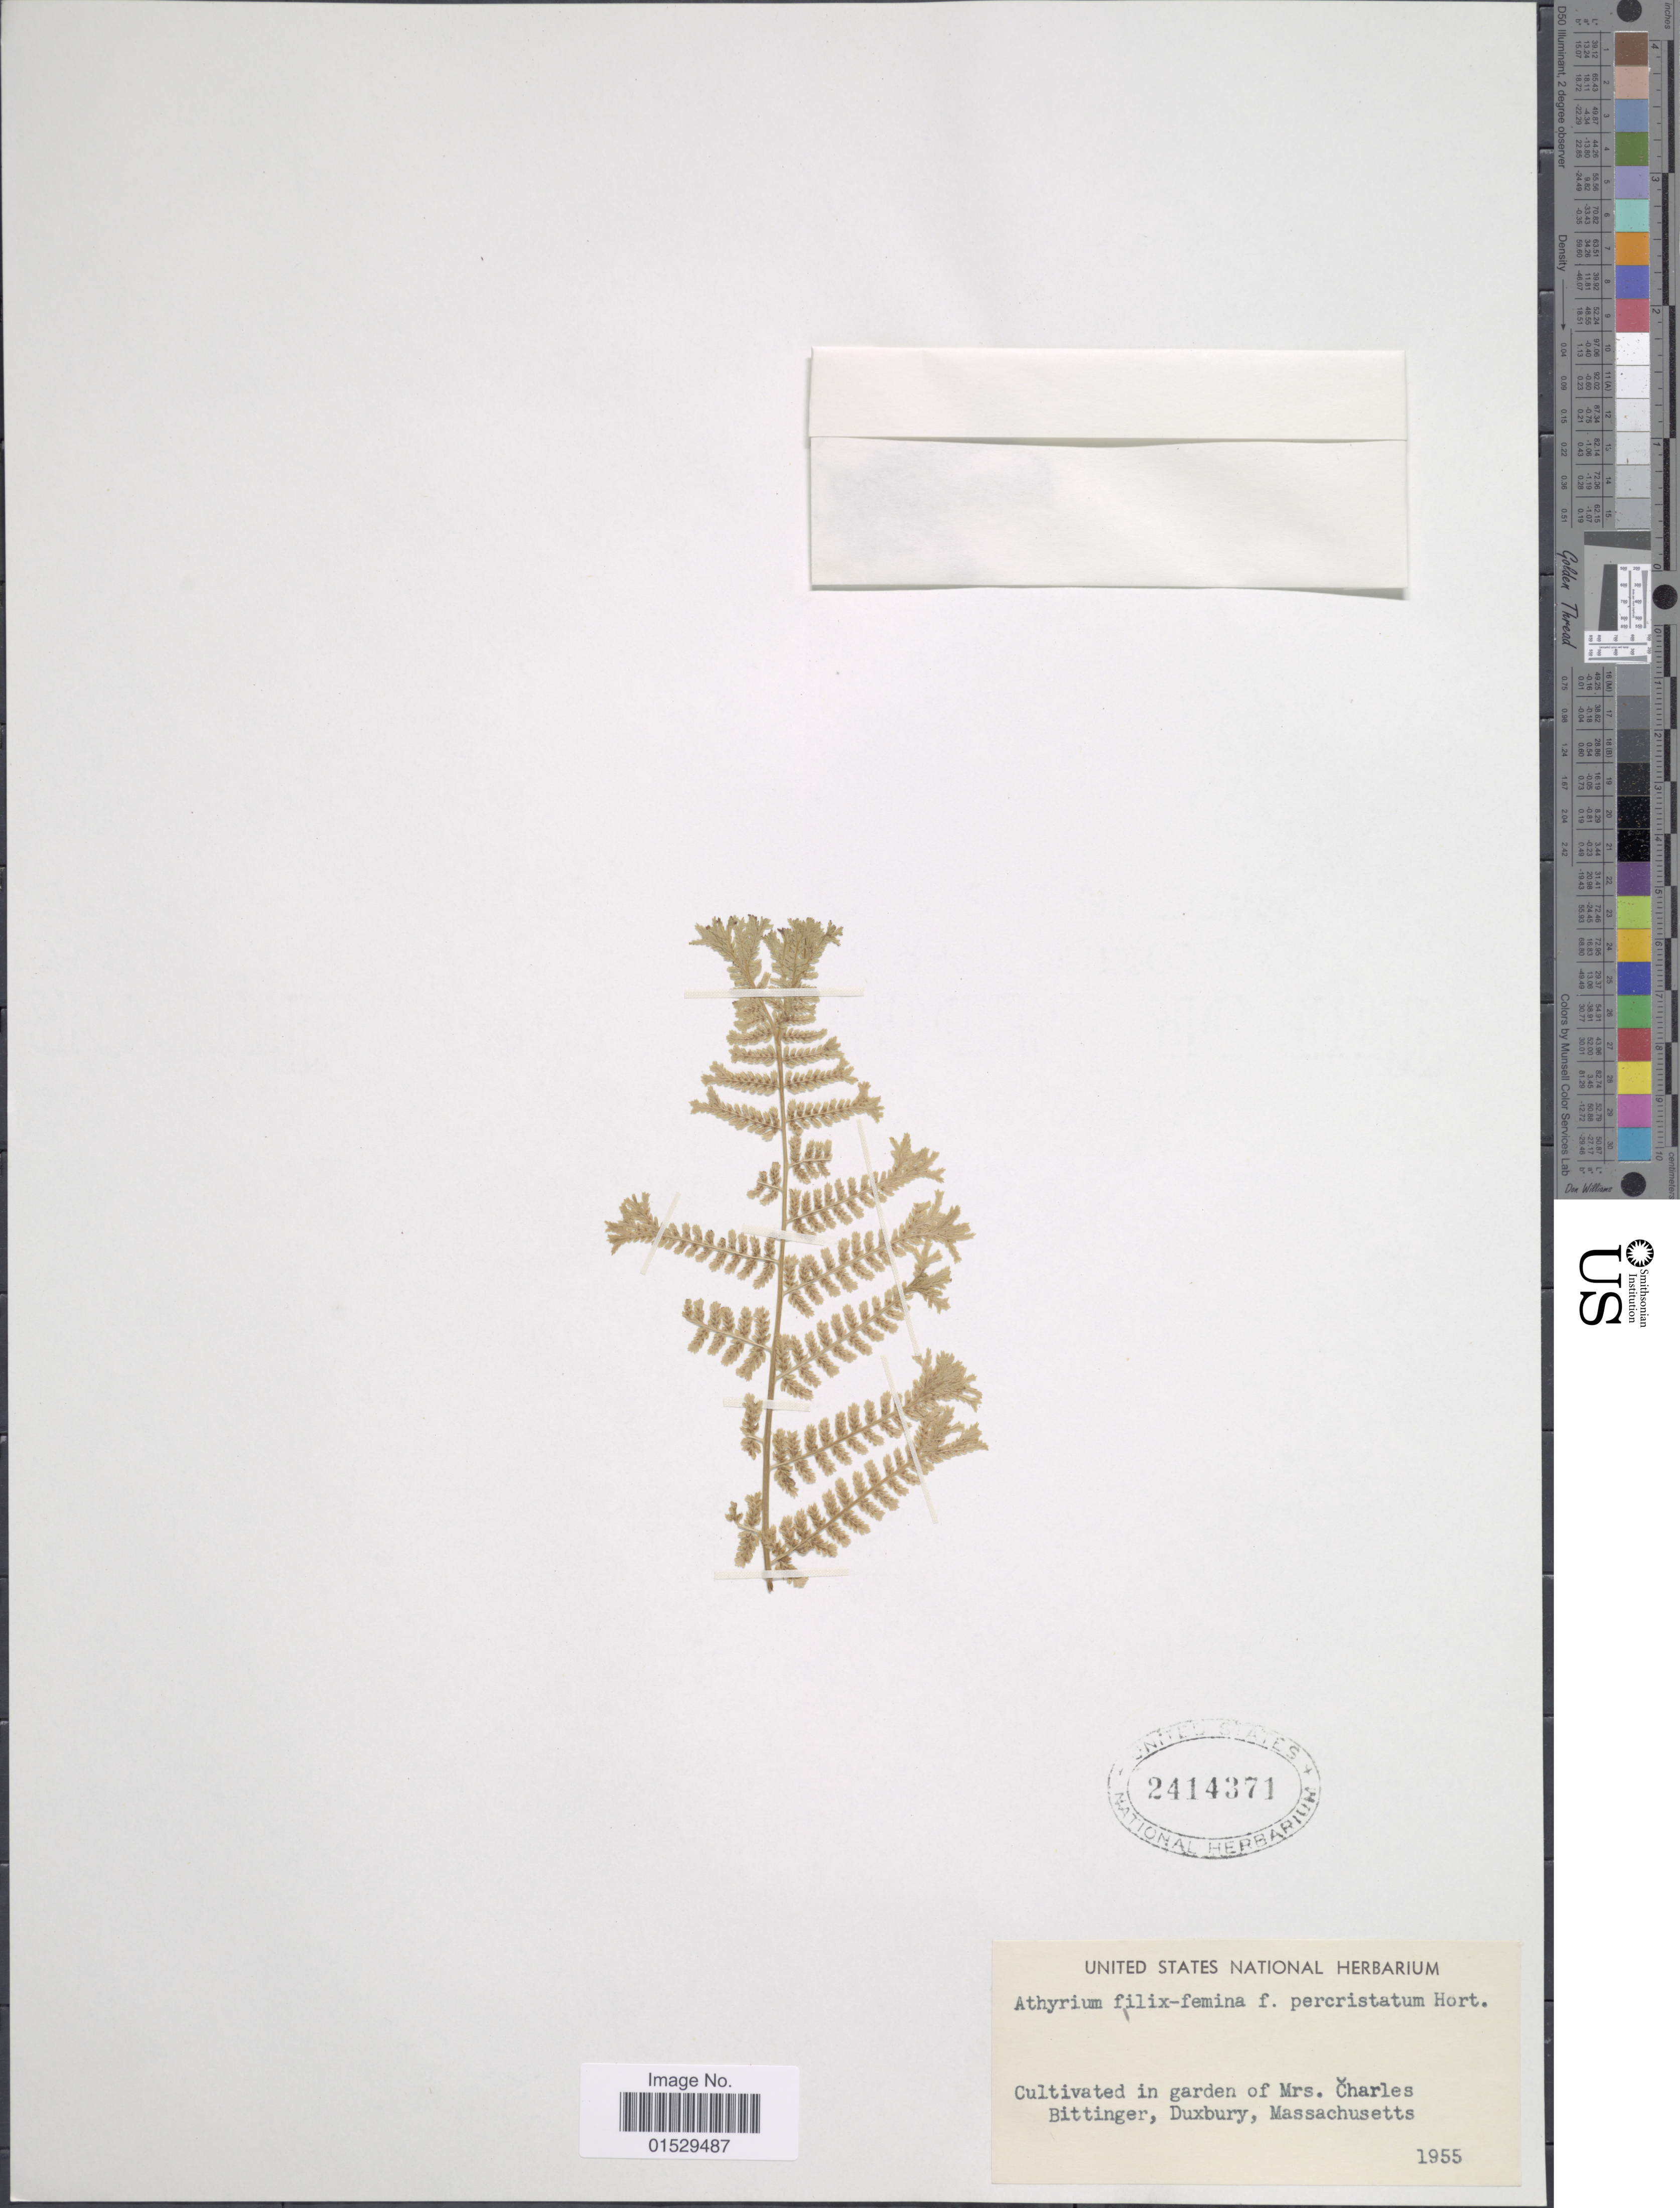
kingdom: Plantae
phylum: Tracheophyta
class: Polypodiopsida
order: Polypodiales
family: Athyriaceae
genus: Athyrium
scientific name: Athyrium filix-femina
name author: (L.) Roth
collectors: U.S. National Herbarium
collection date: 1955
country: United States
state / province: Massachusetts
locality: Garden of Mrs. Charles Bittinger, Duxbury, Massachusetts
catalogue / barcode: US 2414371